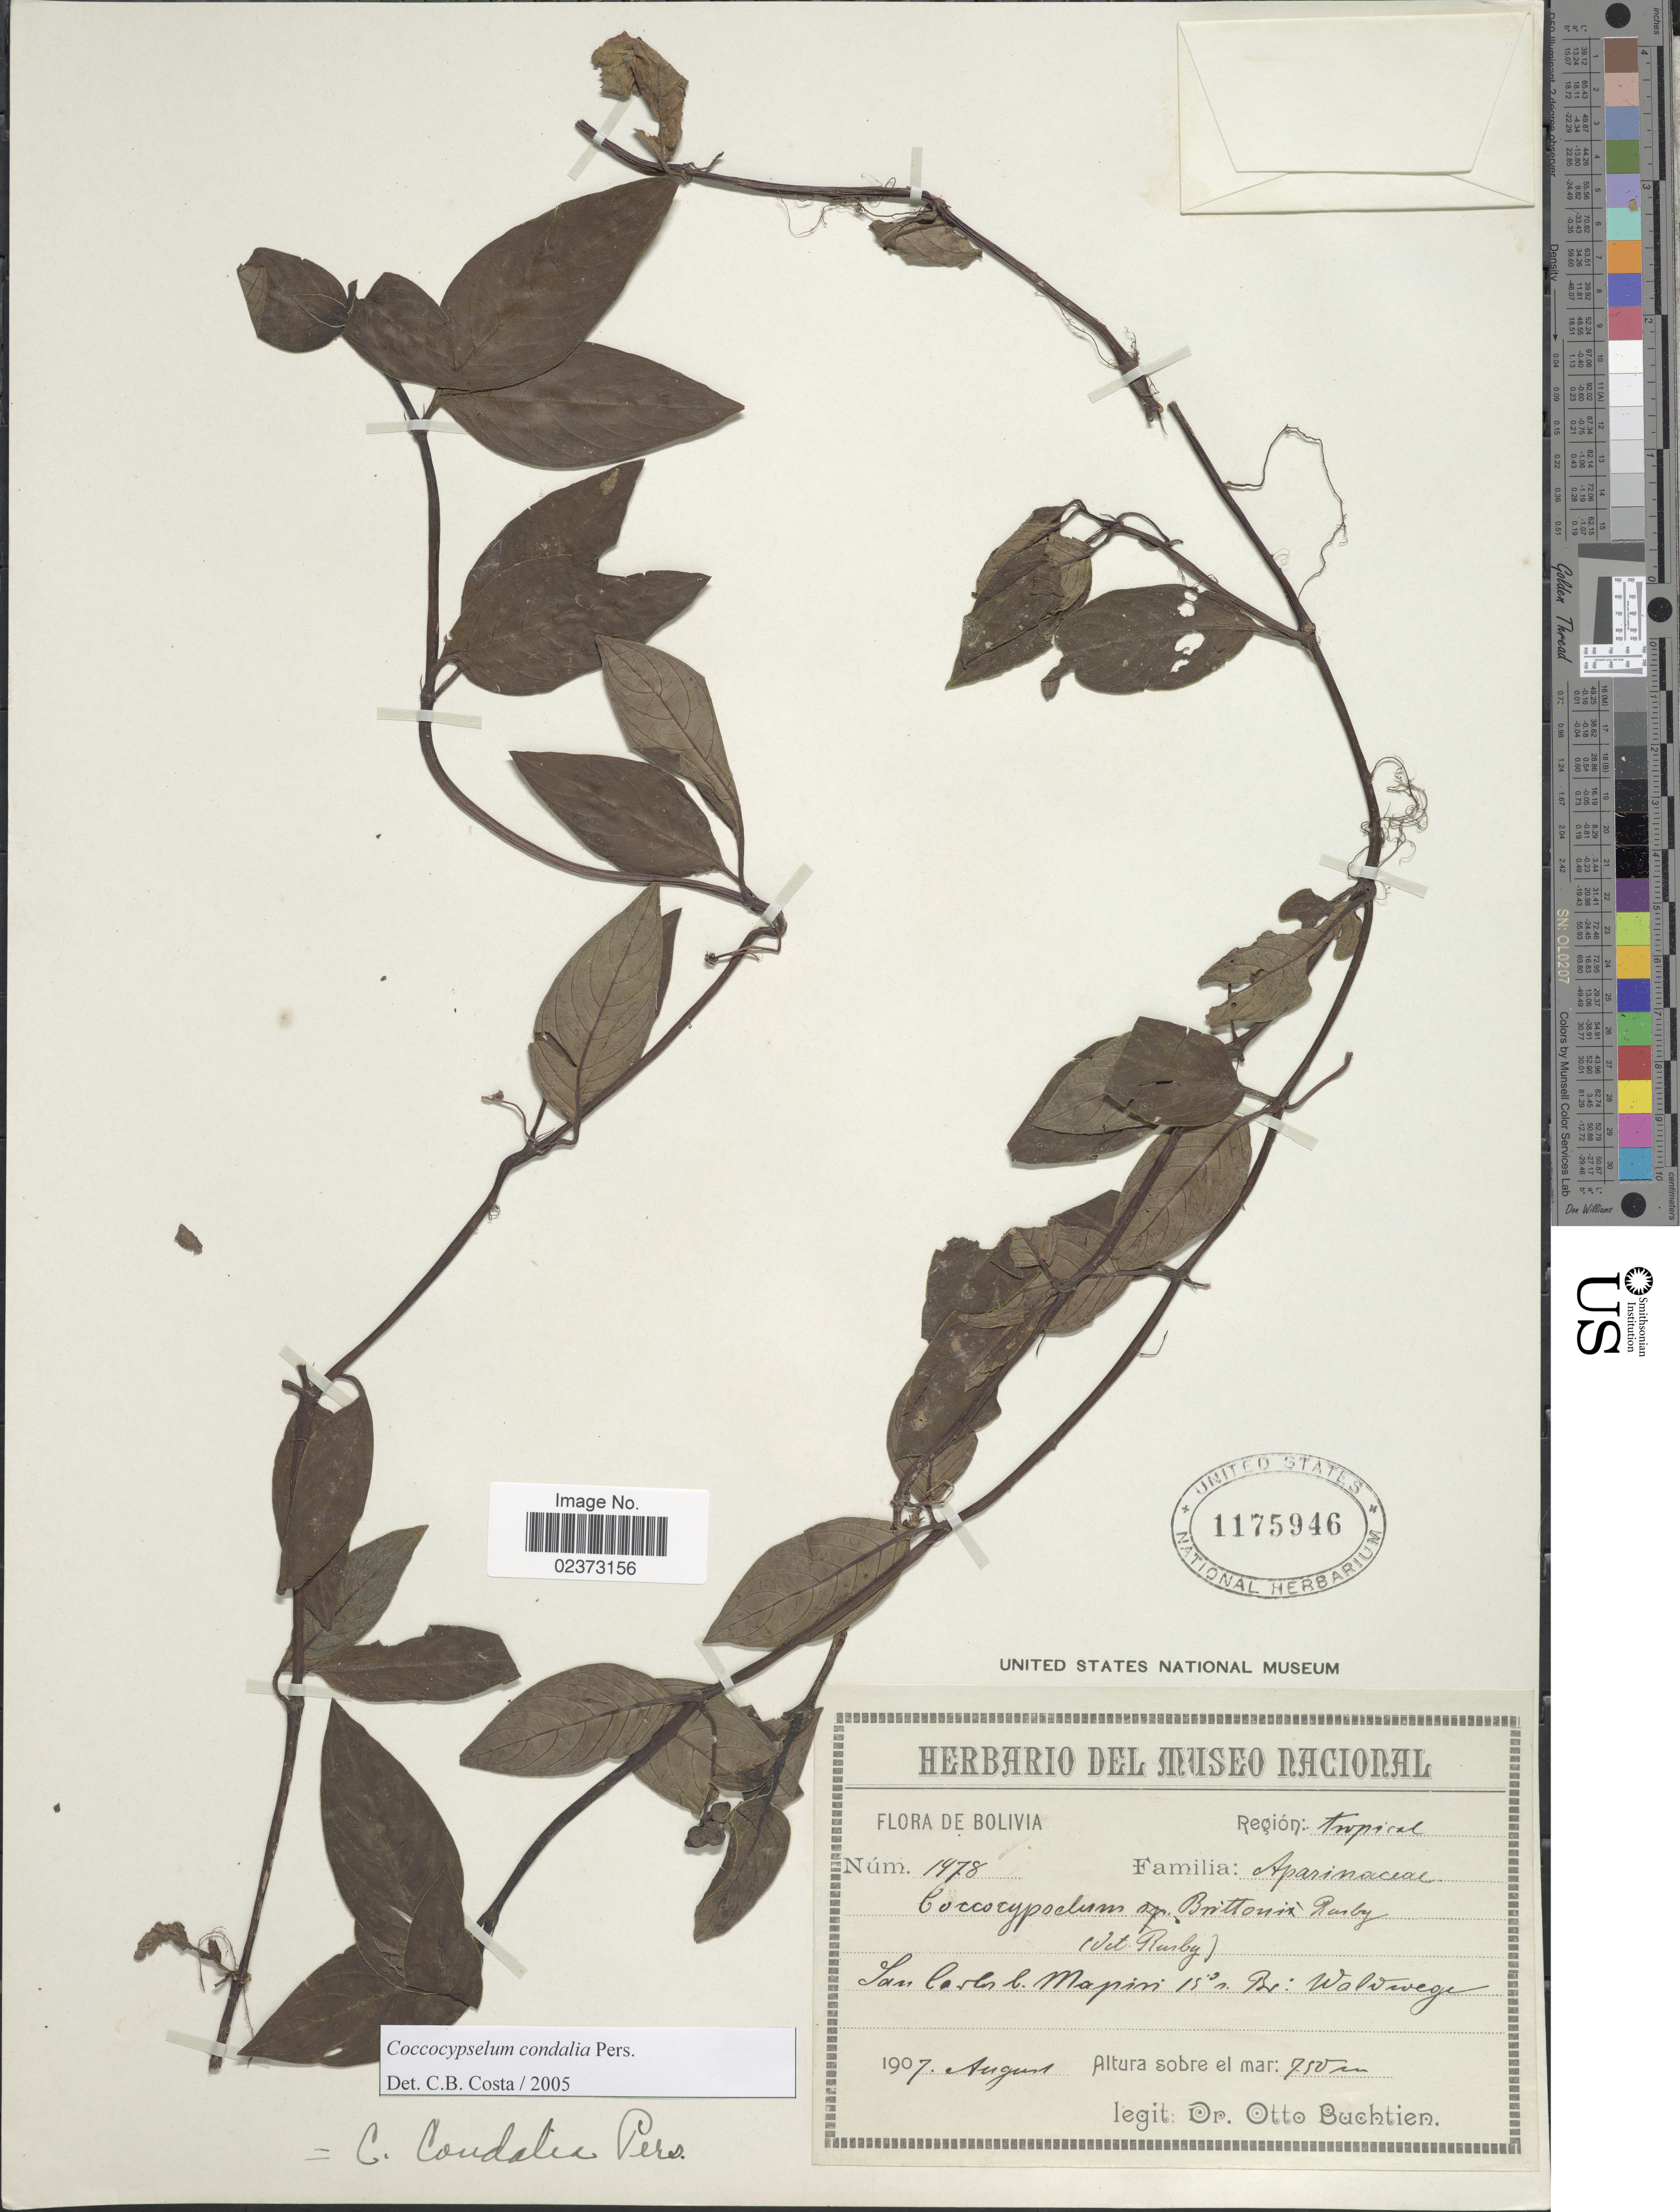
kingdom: Plantae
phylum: Tracheophyta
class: Magnoliopsida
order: Gentianales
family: Rubiaceae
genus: Coccocypselum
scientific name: Coccocypselum condalia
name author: Pers.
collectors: O. Buchtien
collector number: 1978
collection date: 1907-08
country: Bolivia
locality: San Carlos l. Mapiri 15° Br: Waldwege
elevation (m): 750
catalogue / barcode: US 1175946